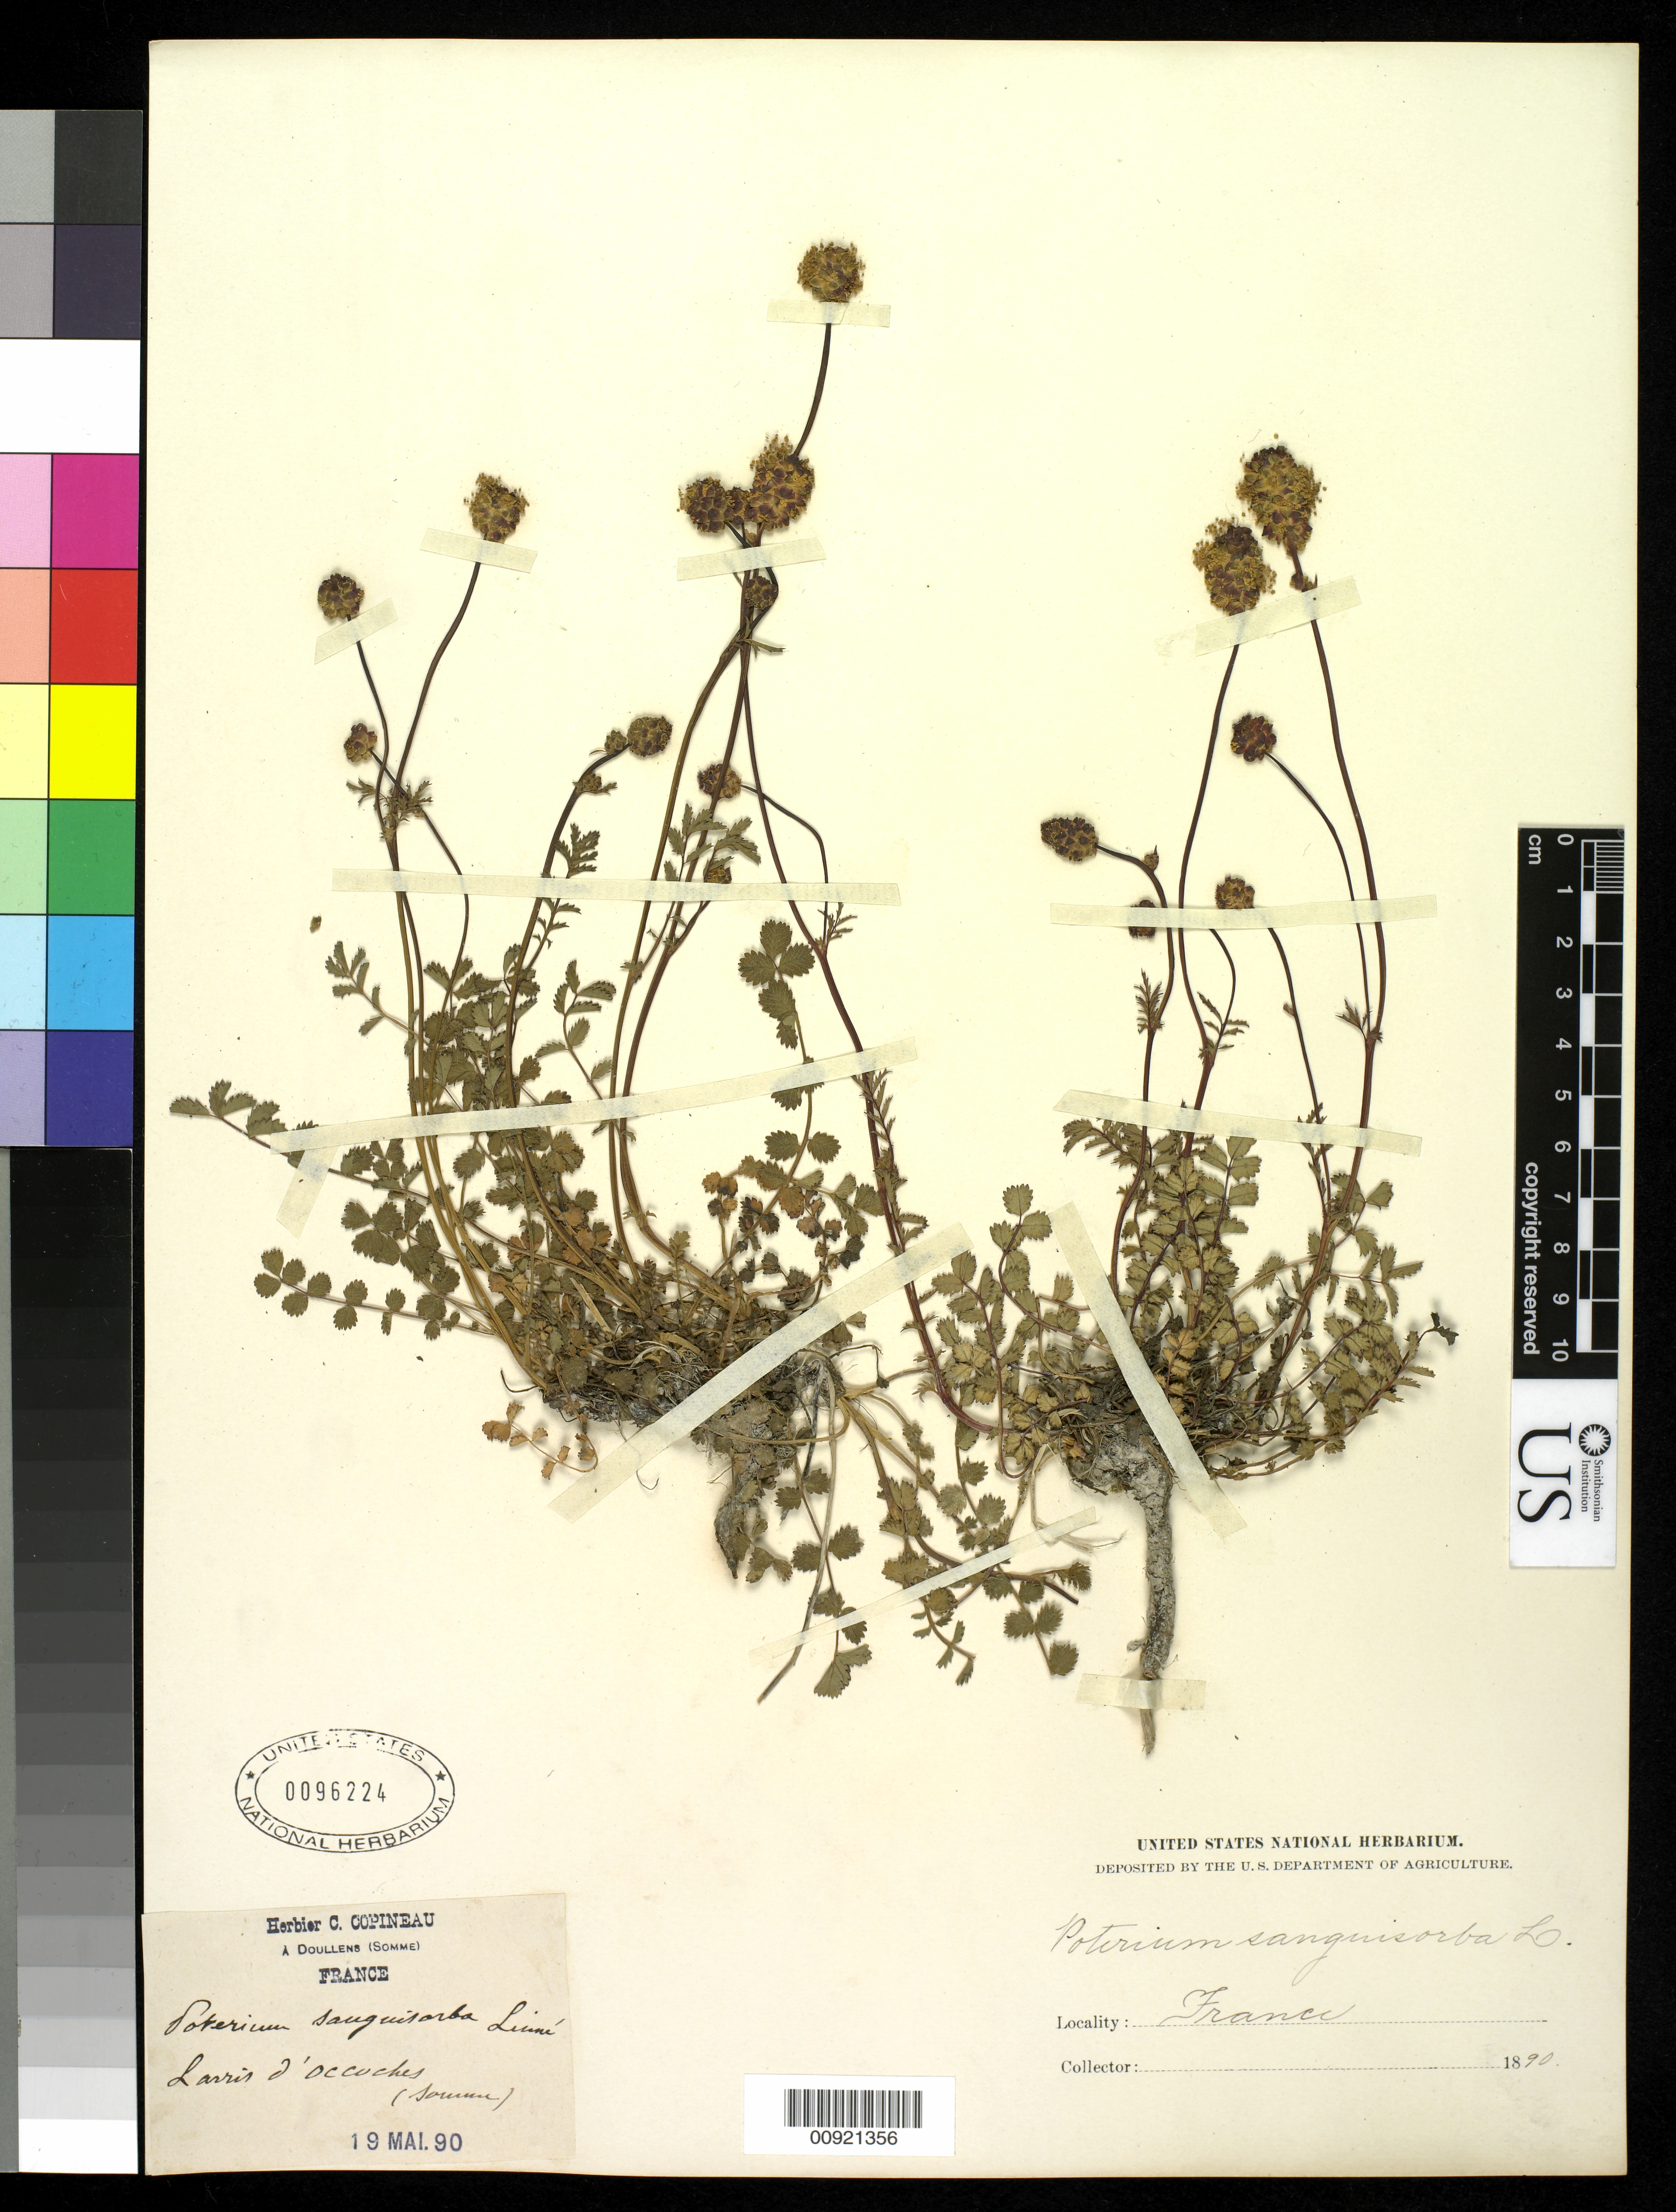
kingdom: Plantae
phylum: Tracheophyta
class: Magnoliopsida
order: Rosales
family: Rosaceae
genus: Sanguisorba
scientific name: Sanguisorba minor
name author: Scop.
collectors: C. Copineau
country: France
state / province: Hauts-de-France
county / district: Somme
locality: Luris de Occaches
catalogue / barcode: US 96224